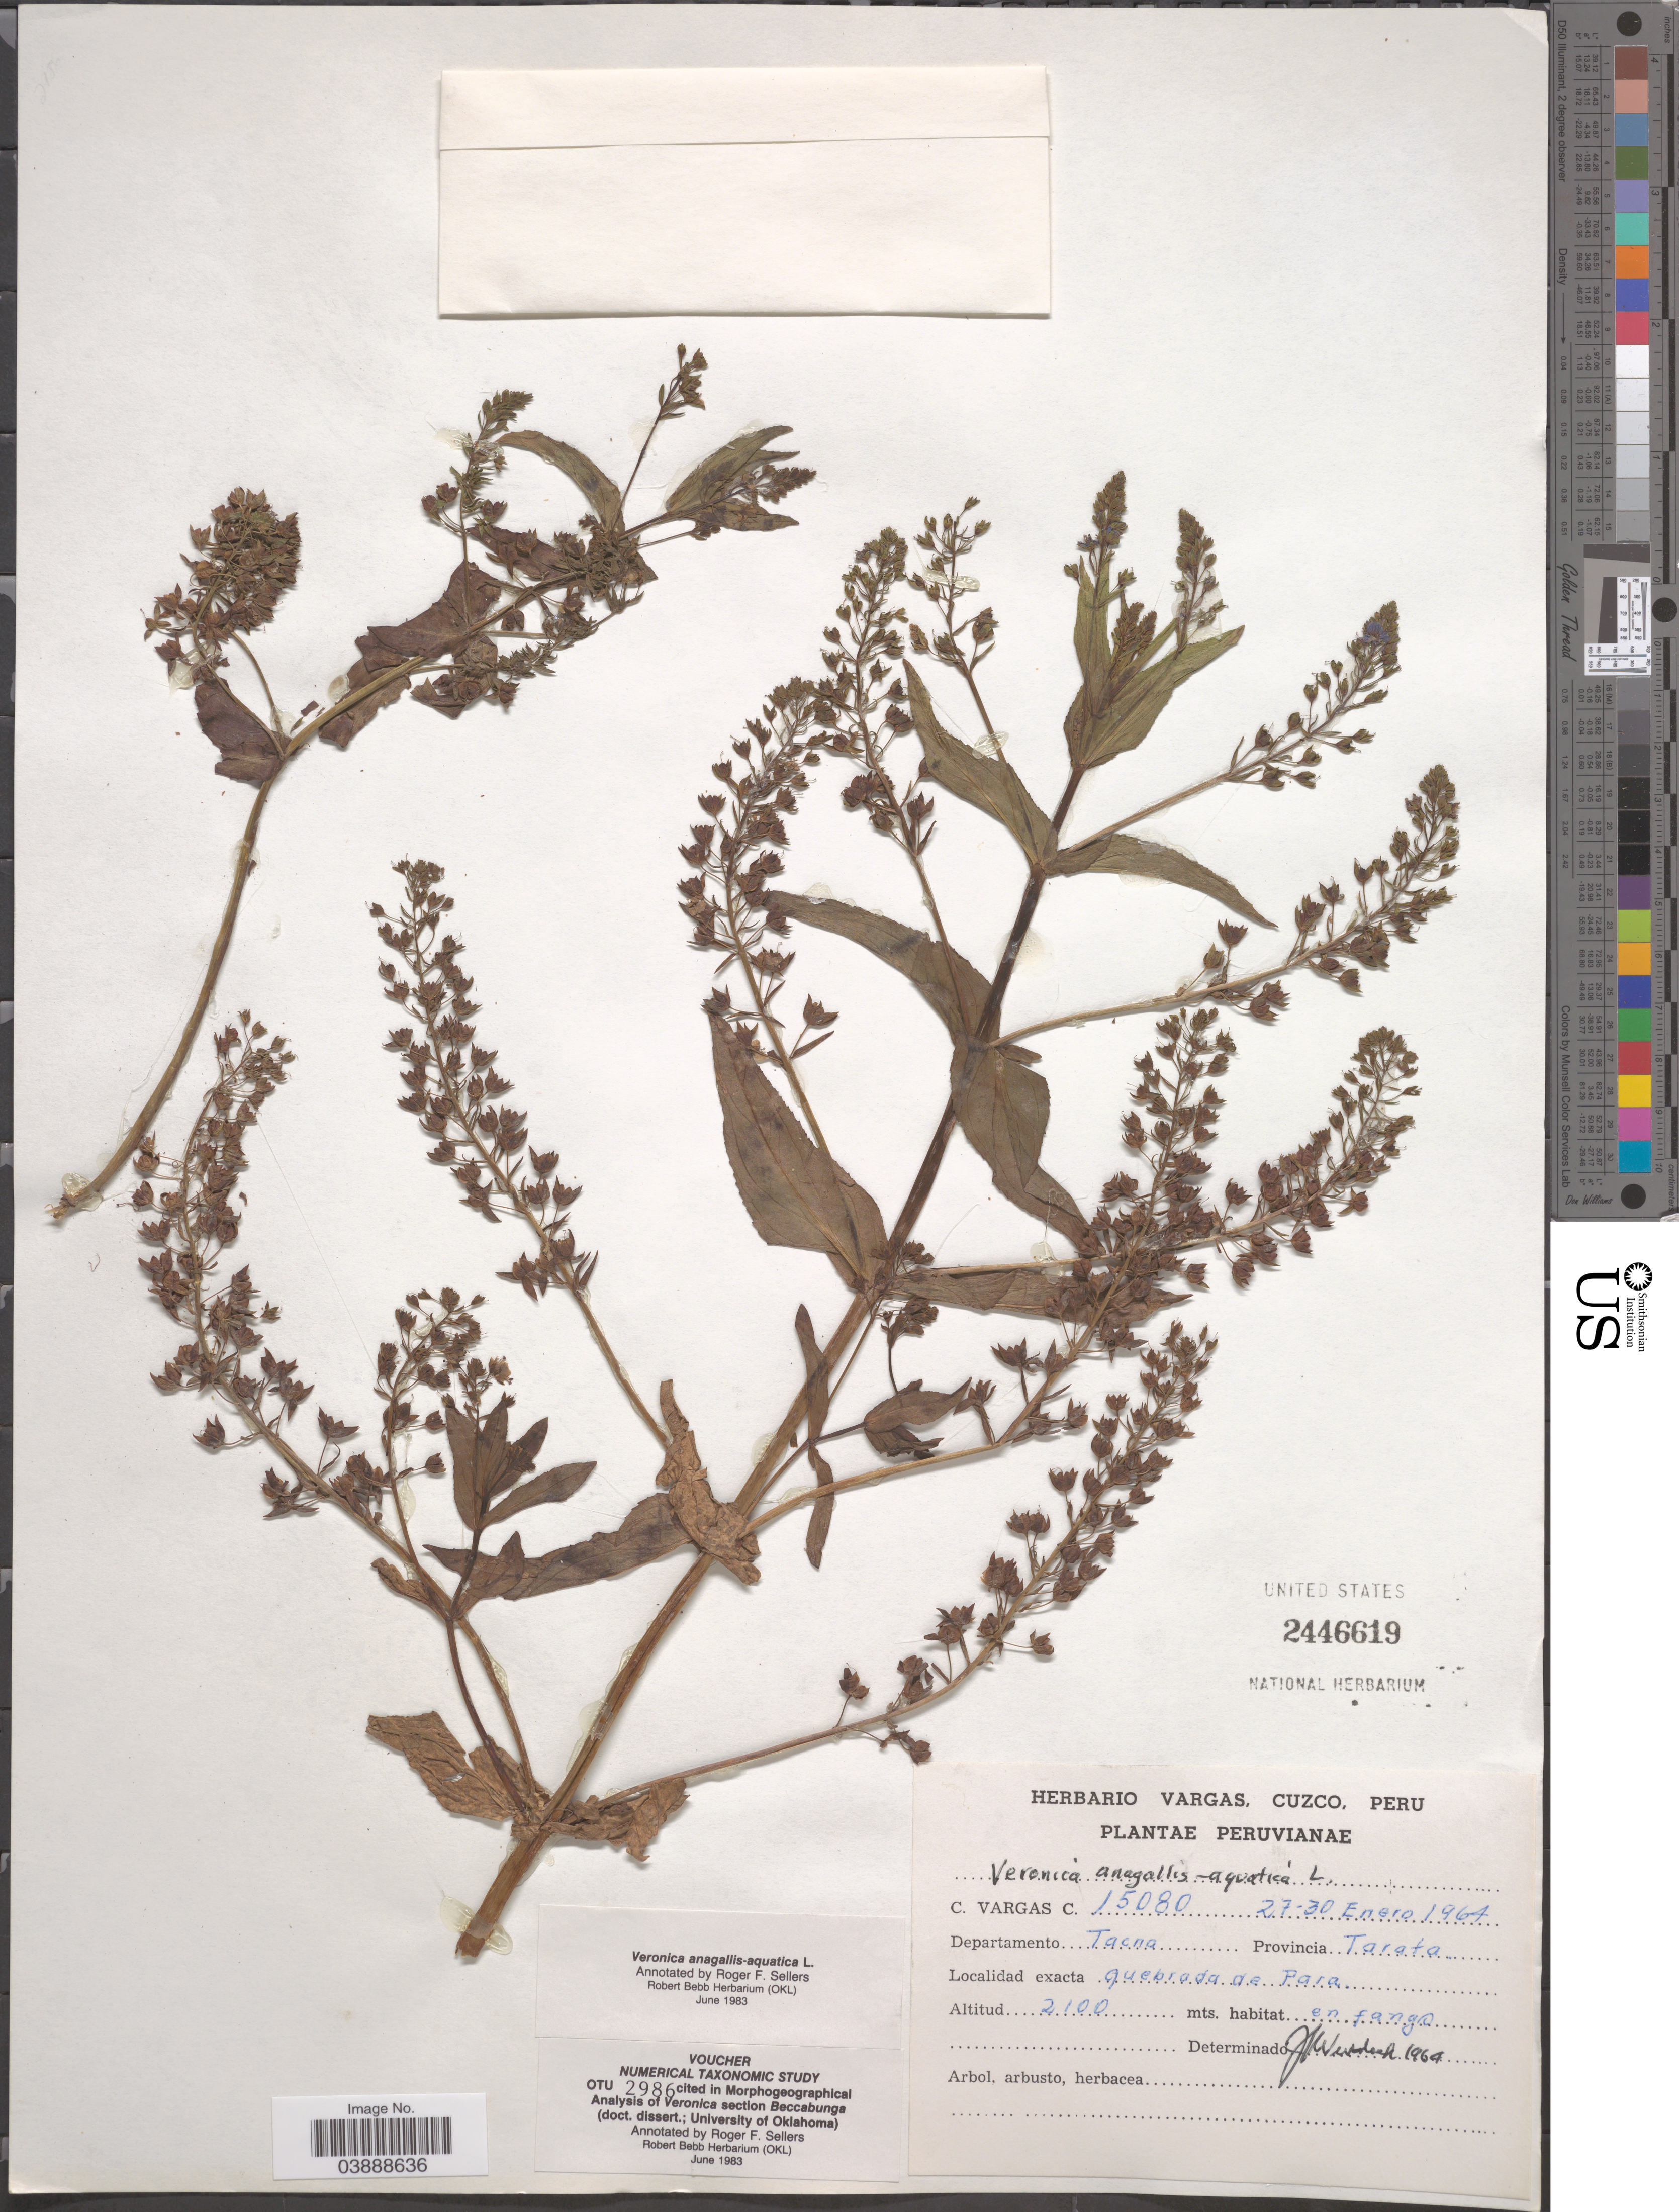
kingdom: Plantae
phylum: Tracheophyta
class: Magnoliopsida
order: Lamiales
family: Plantaginaceae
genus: Veronica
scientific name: Veronica anagallis-aquatica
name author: L.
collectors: C. Vargas Calderón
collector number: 15080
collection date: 1964-01-27/1964-01-30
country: Peru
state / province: Tacna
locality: Departamento Tacna. Tarata. Quebrada de Para.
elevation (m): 2100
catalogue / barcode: US 2446619